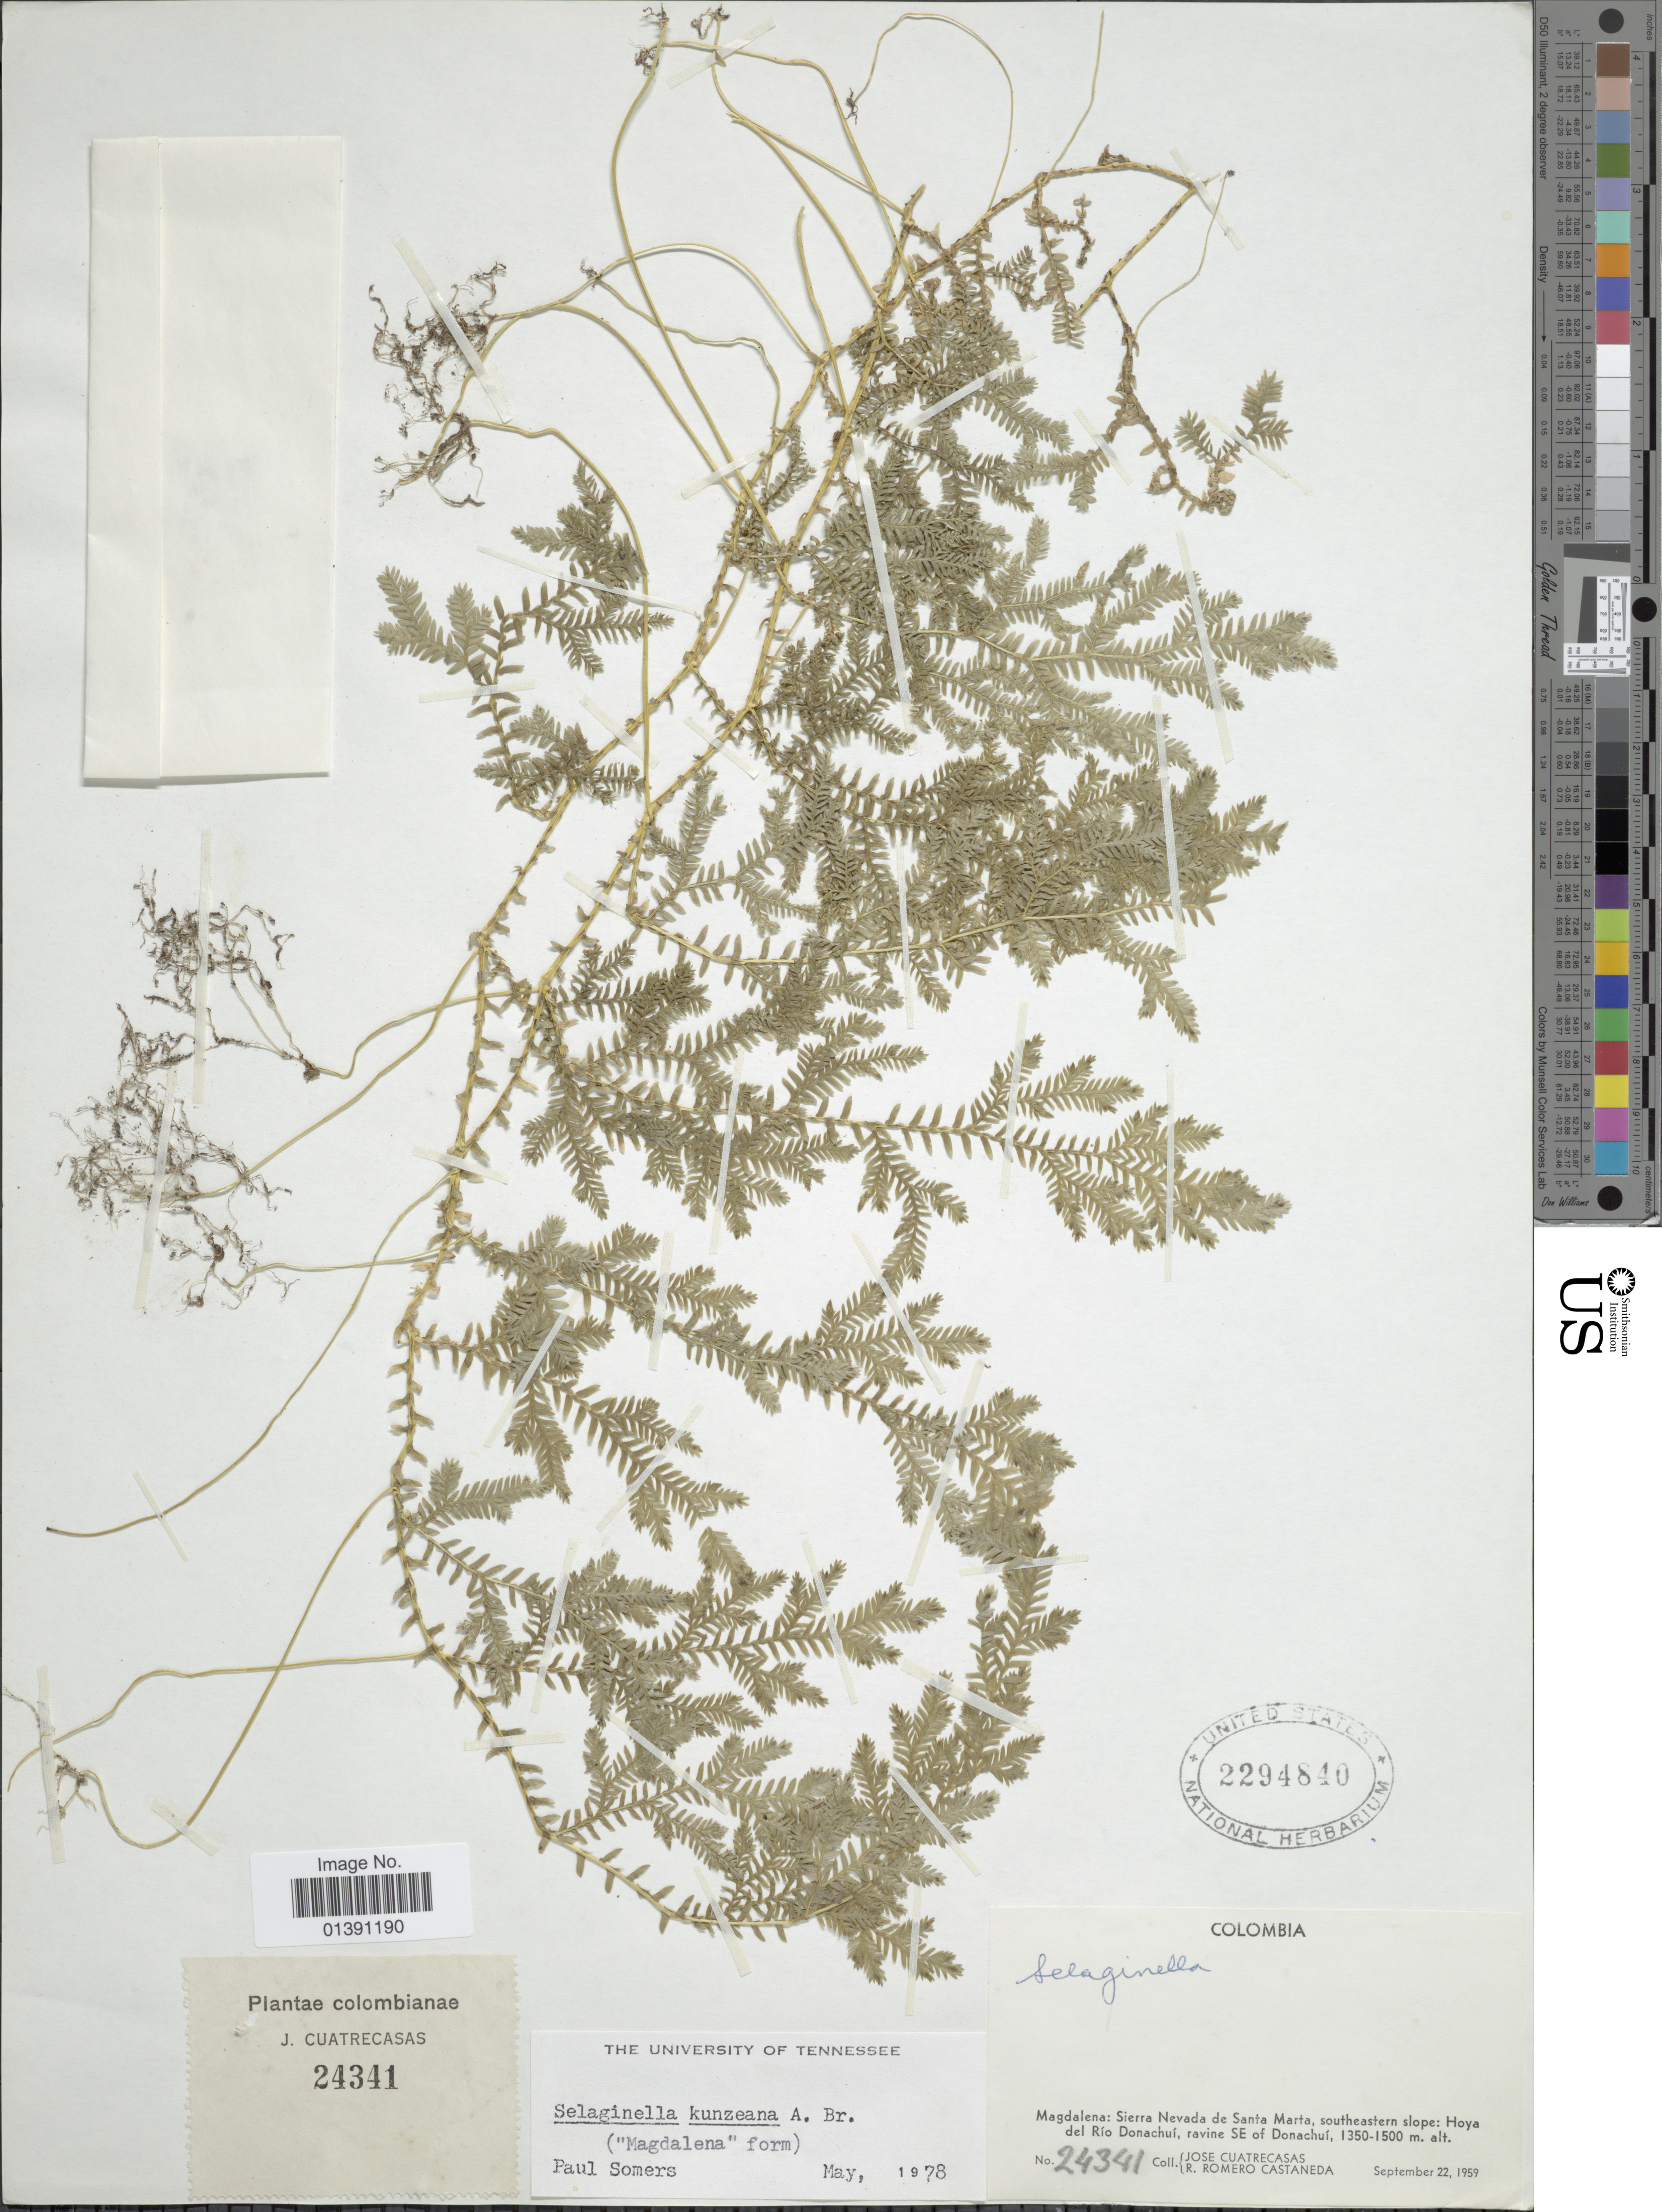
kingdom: Plantae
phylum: Tracheophyta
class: Lycopodiopsida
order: Selaginellales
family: Selaginellaceae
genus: Selaginella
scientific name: Selaginella kunzeana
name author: A. Br.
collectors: J. Cuatrecasas & R. Romero Castañeda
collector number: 24341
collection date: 1959-09-22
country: Colombia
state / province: Magdalena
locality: Sierra Nevada de Santa Marta, southeastern slope: Hoya del Río Donachui, ravine SE of Donachuí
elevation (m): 1350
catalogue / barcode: US 2294840